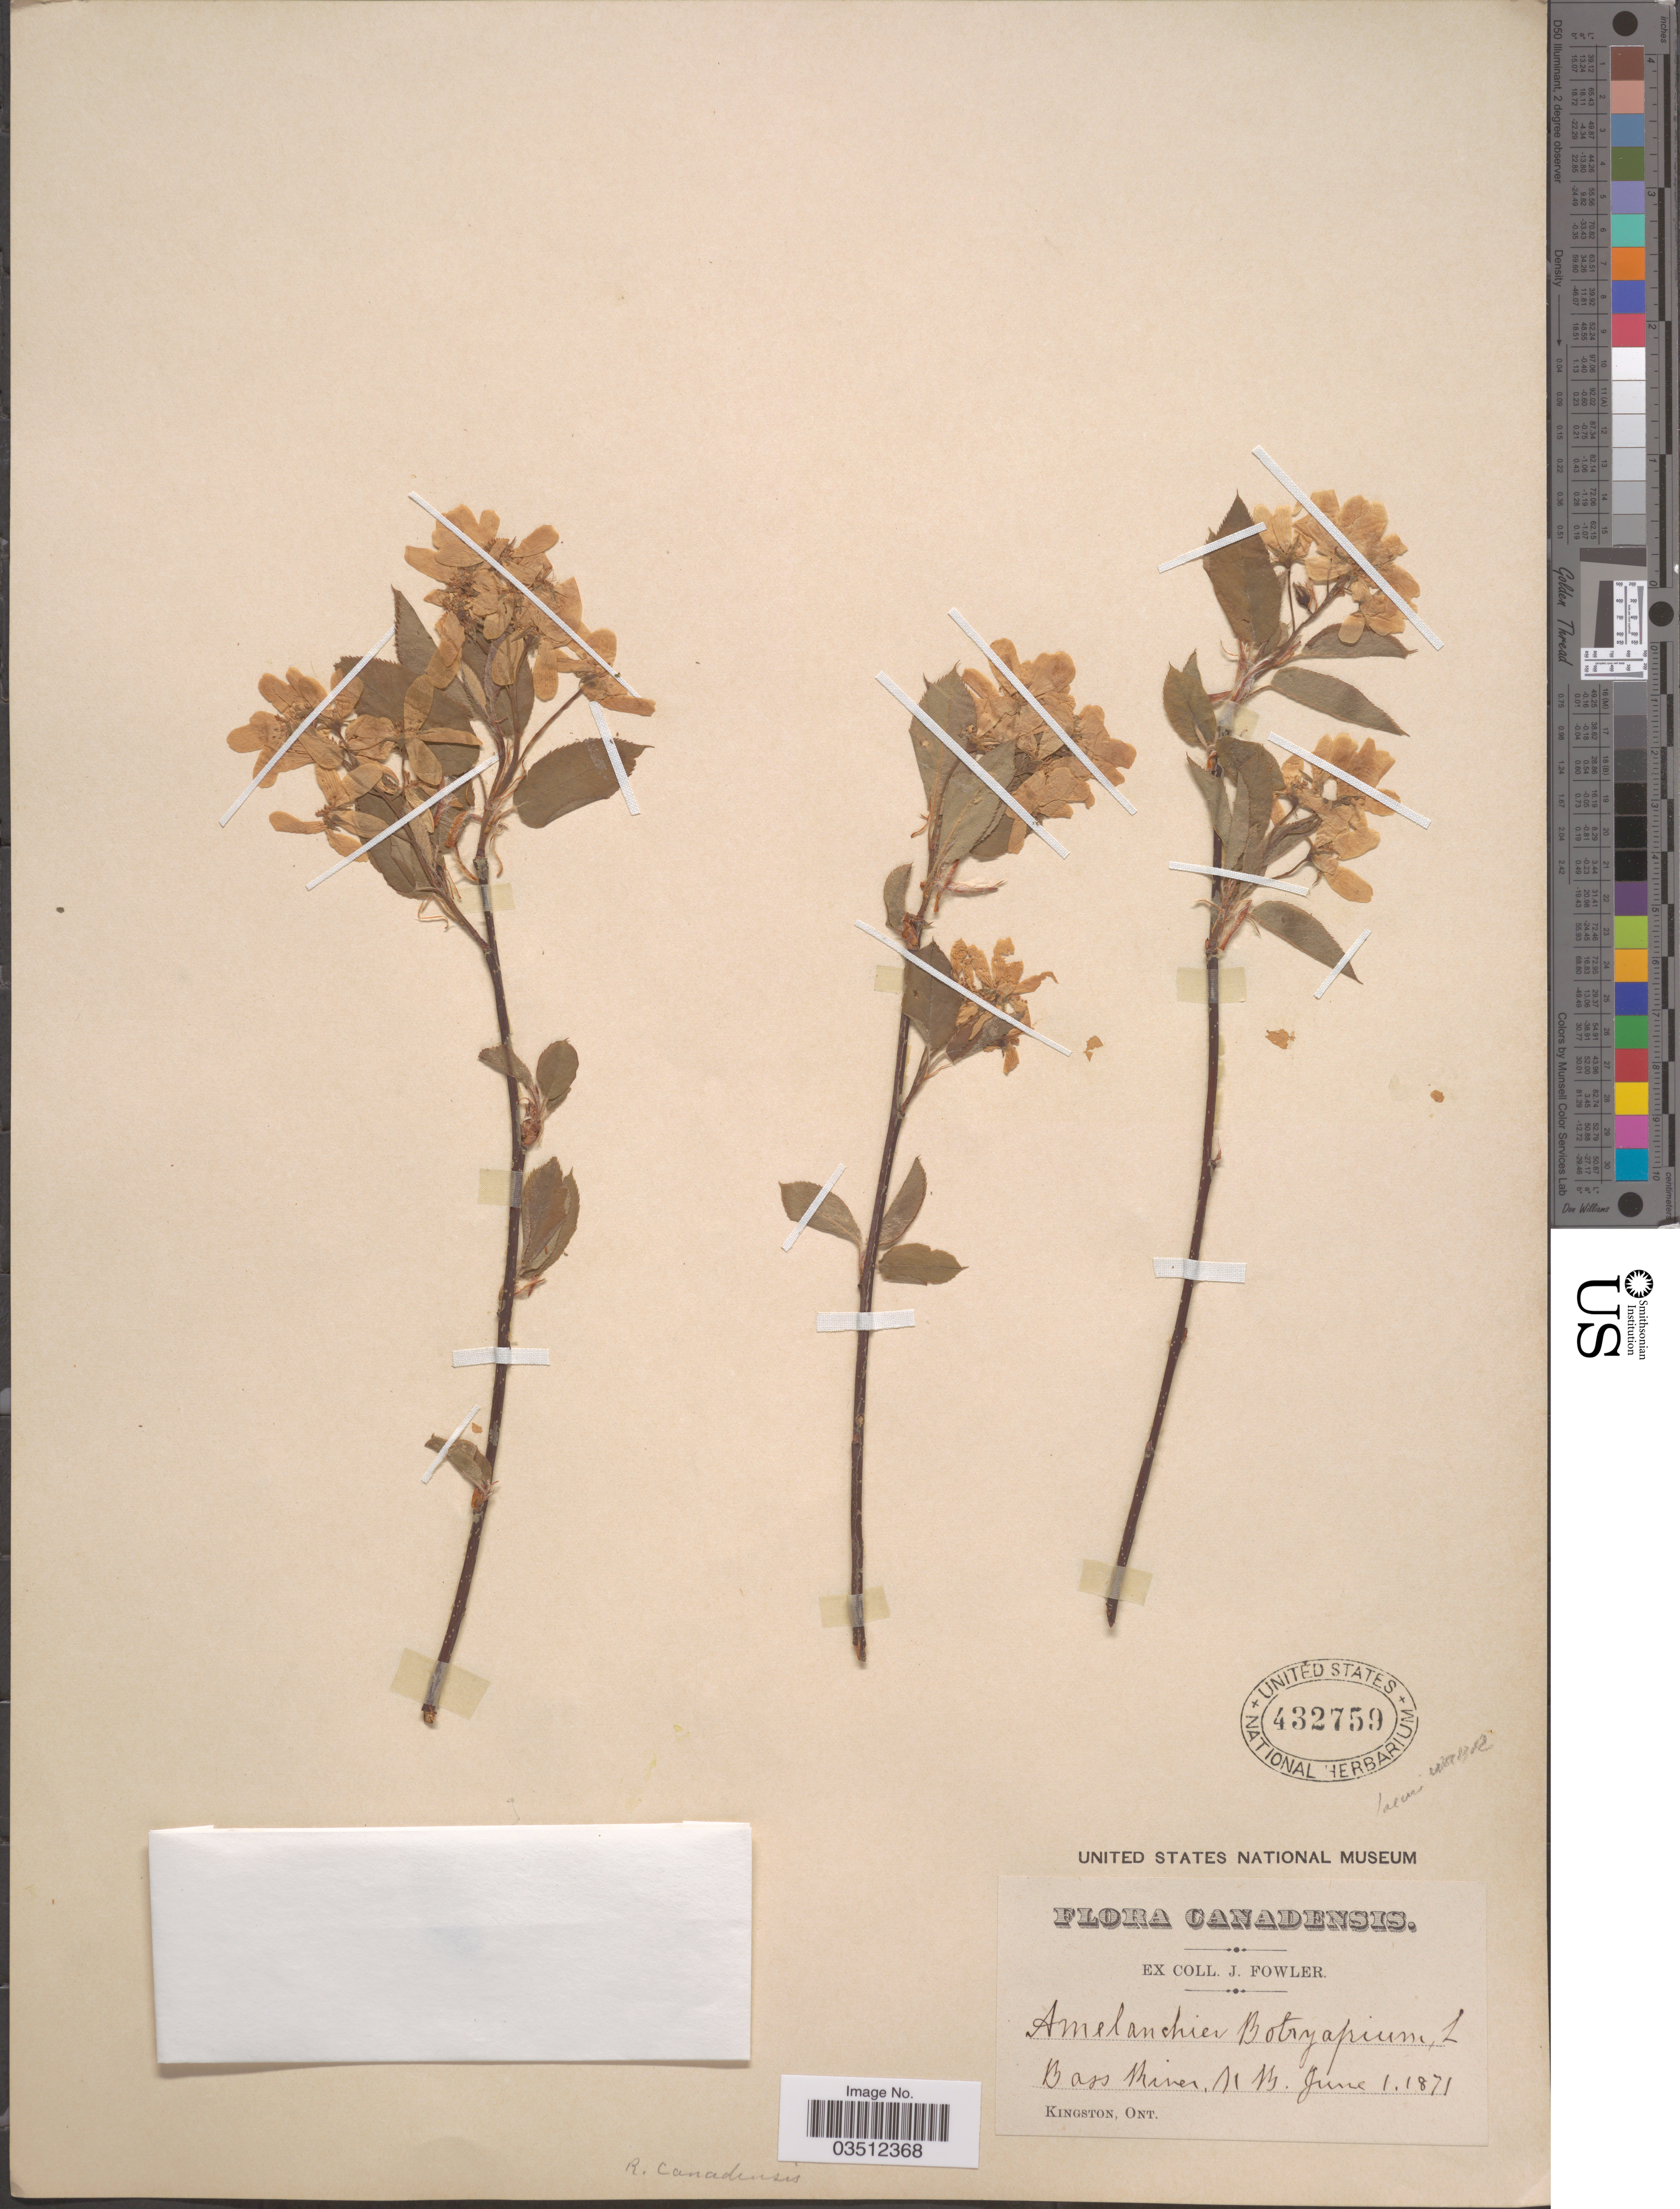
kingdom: Plantae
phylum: Tracheophyta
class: Magnoliopsida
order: Rosales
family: Rosaceae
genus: Amelanchier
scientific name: Amelanchier laevis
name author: Wiegand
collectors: J. Fowler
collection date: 1871-06-01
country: Canada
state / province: New Brunswick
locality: Bass River.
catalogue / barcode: US 432759